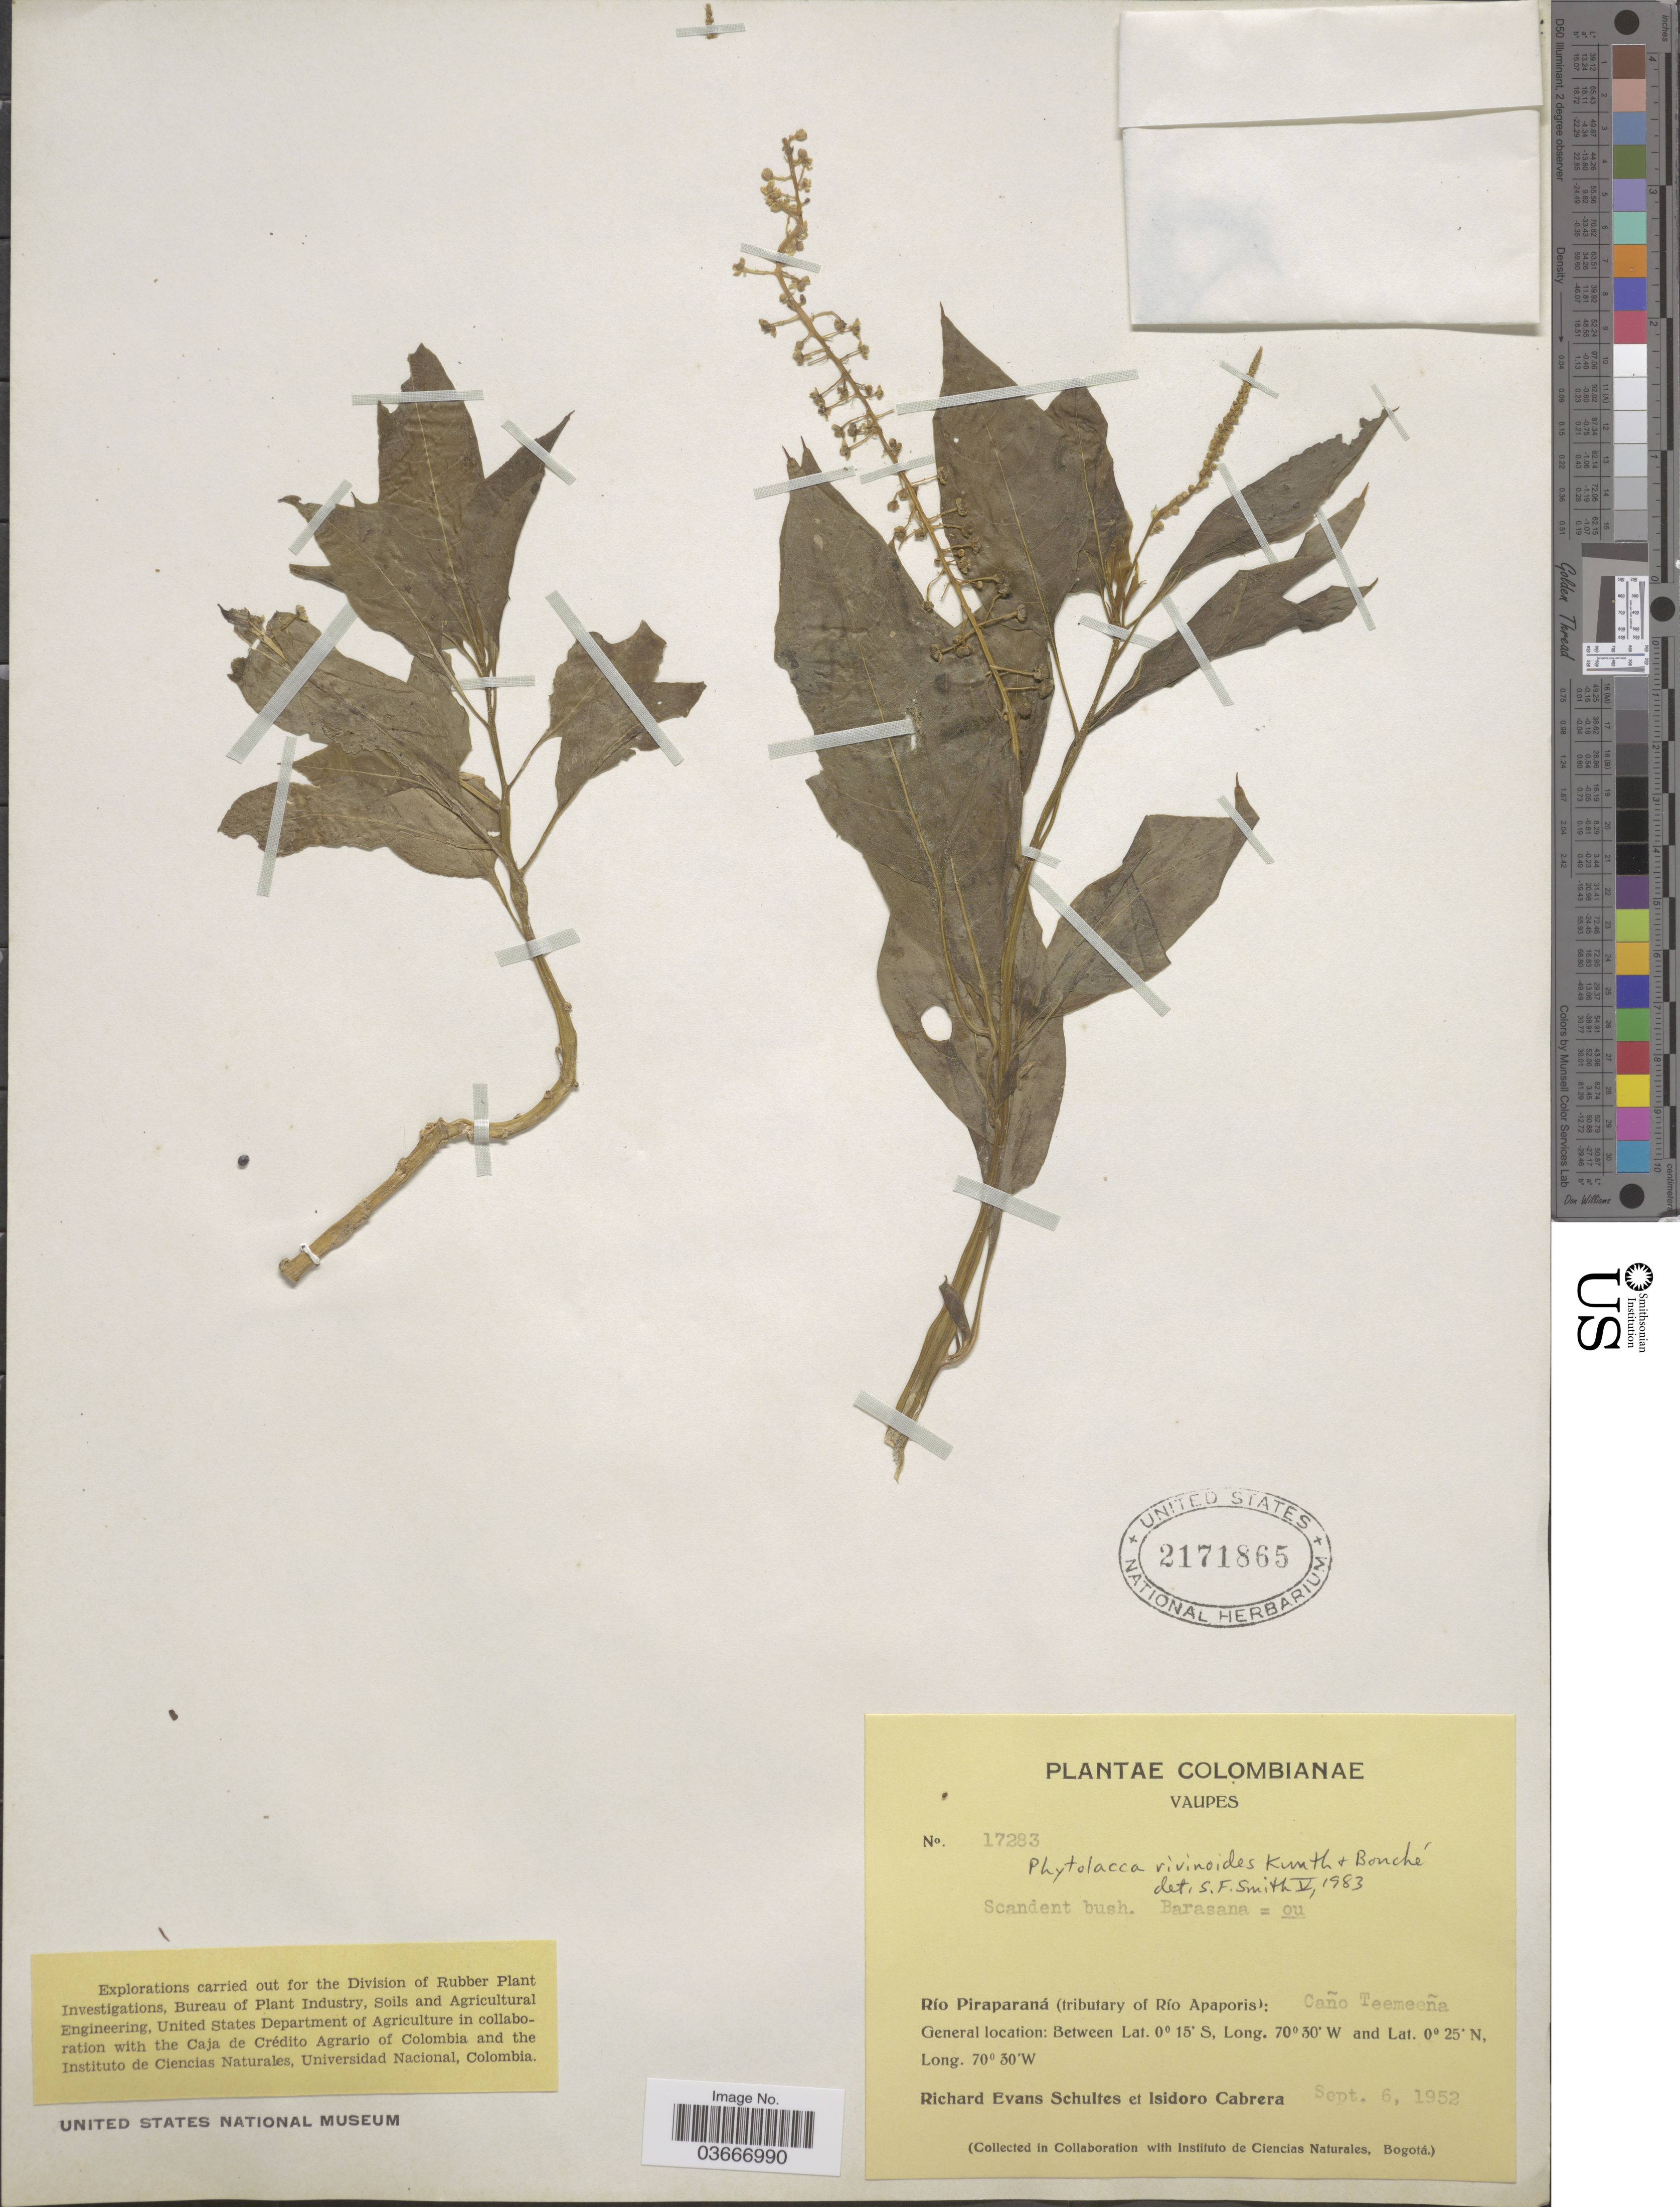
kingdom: Plantae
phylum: Tracheophyta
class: Magnoliopsida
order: Caryophyllales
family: Phytolaccaceae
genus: Phytolacca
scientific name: Phytolacca rivinoides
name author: Kunth & C.D. Bouché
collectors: R. E. Schultes & I. Cabrera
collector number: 17283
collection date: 1952-09-06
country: Colombia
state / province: Vaupés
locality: Río Piraparaná (tributary of Río Apaporis): Caño Teemeeña.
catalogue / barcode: US 2171865